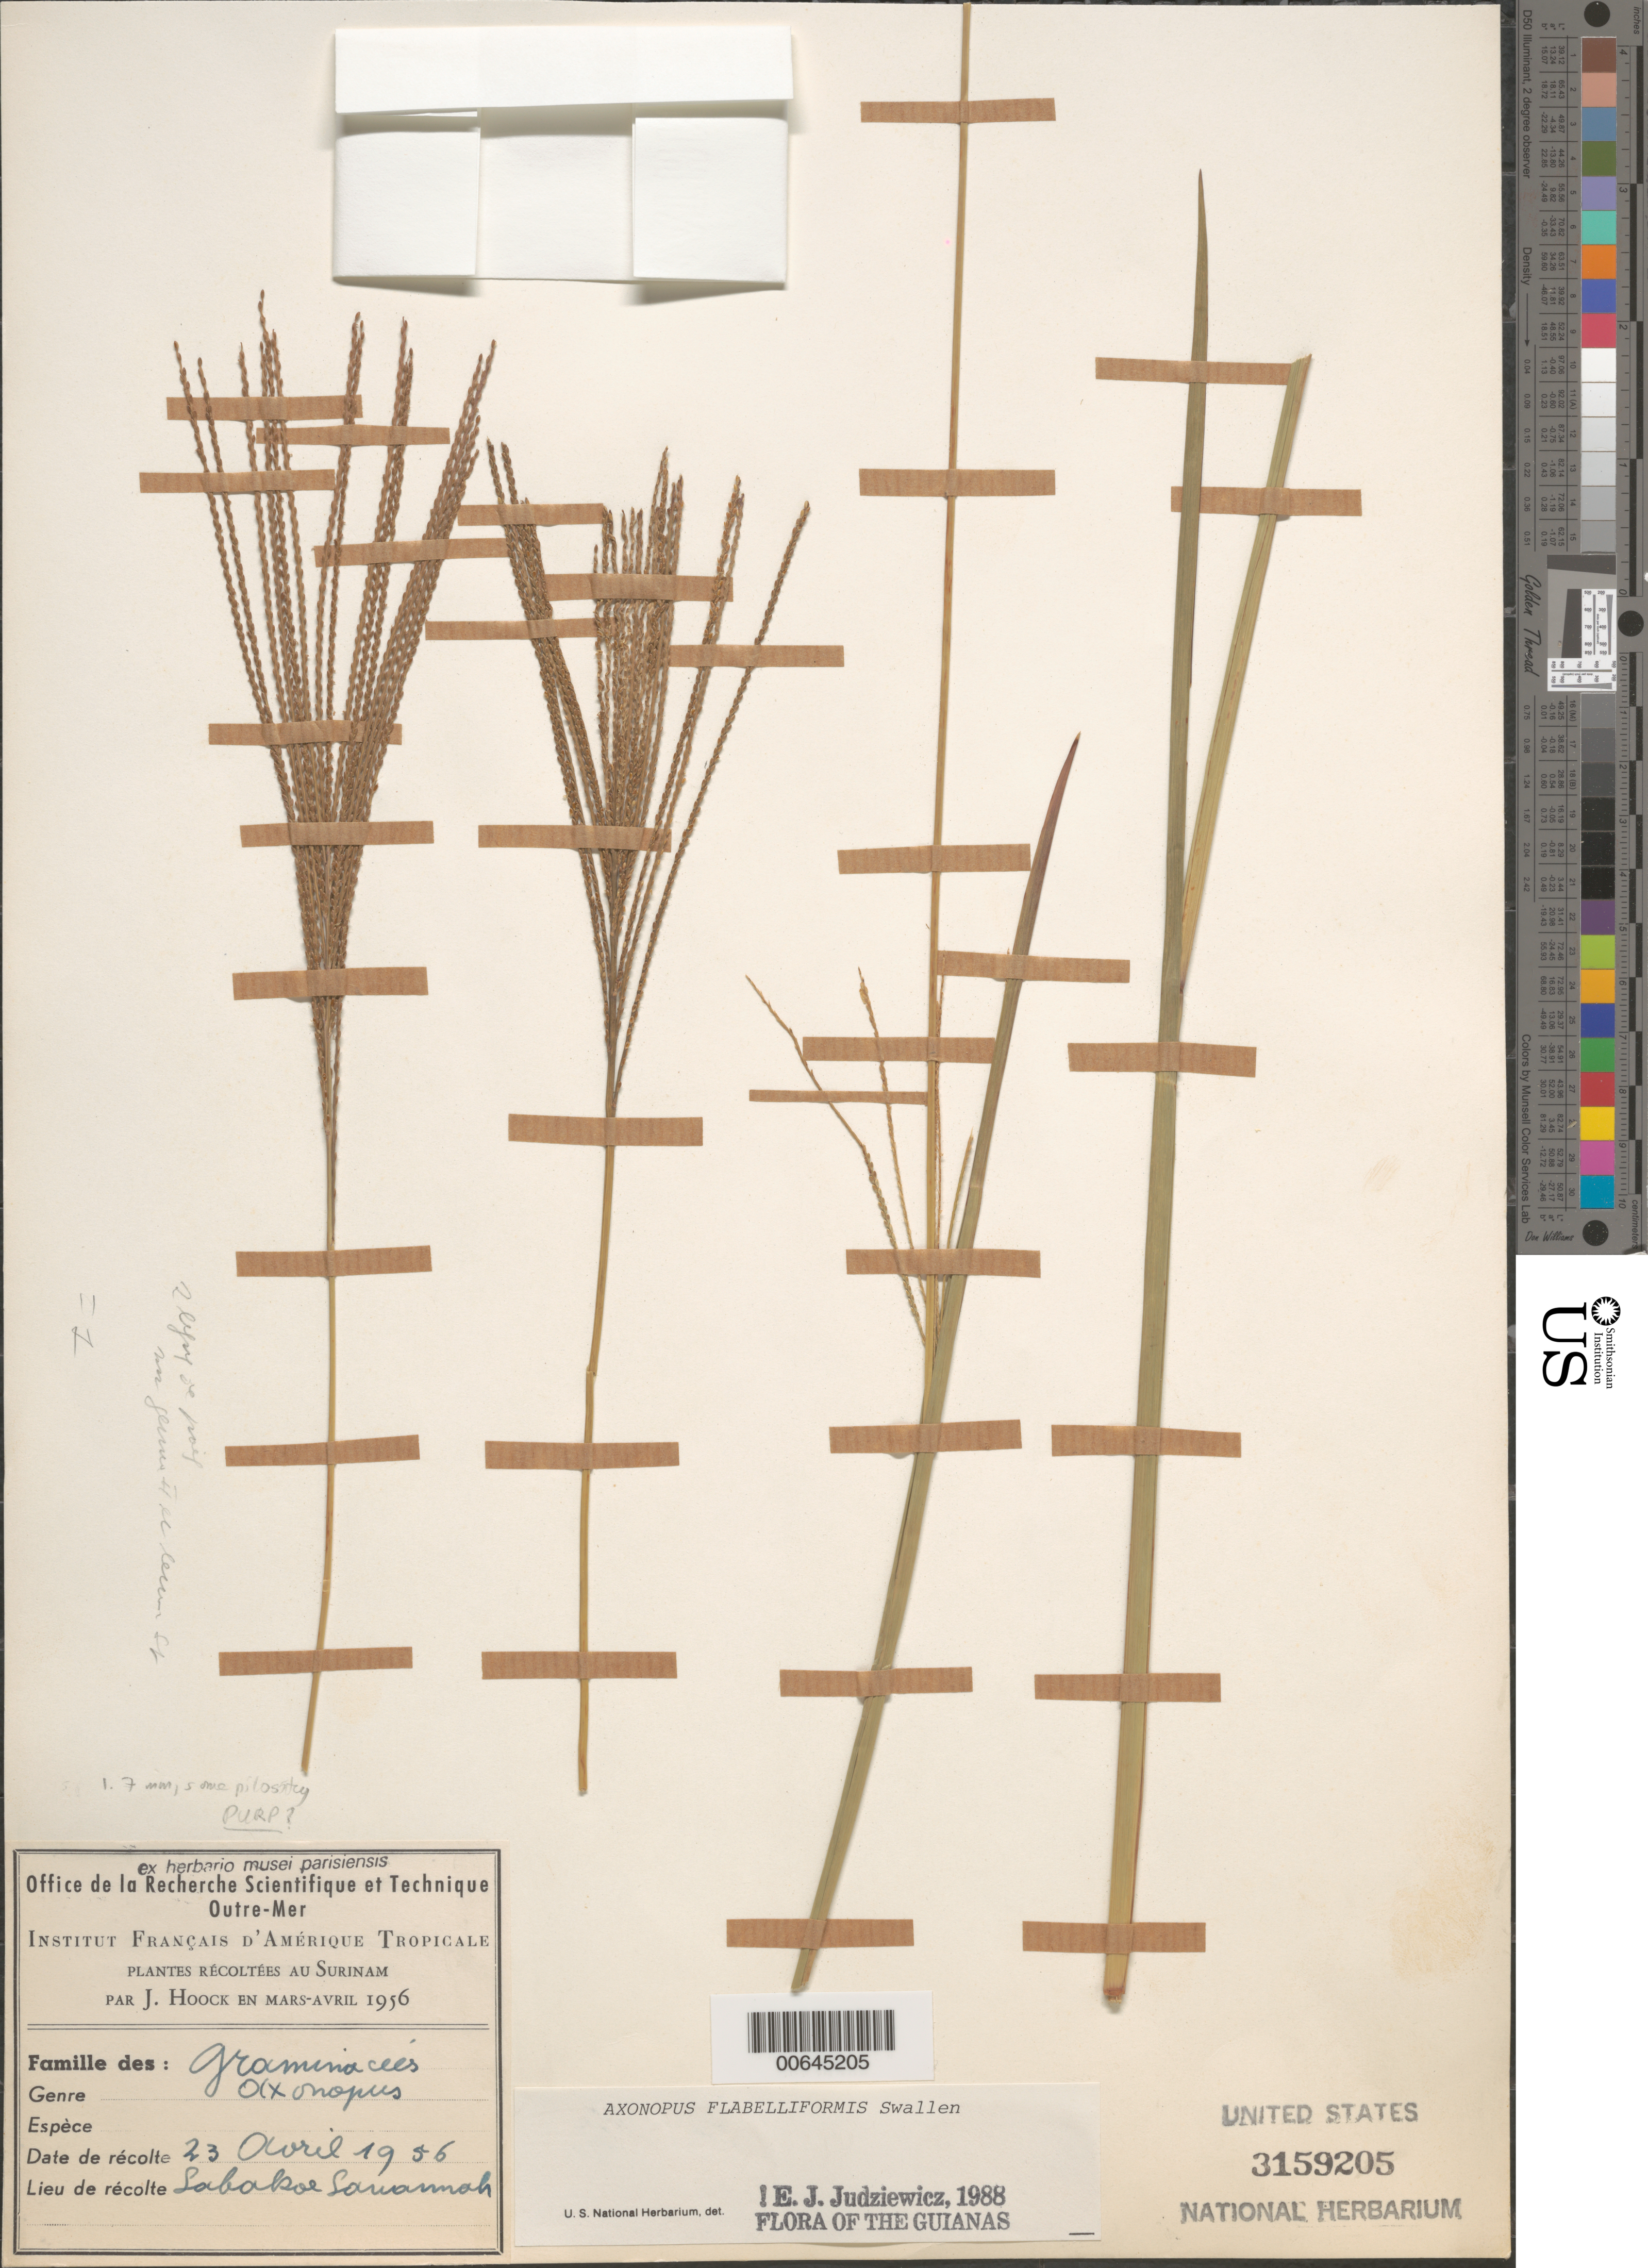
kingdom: Plantae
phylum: Tracheophyta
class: Liliopsida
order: Poales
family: Poaceae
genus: Axonopus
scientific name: Axonopus flabelliformis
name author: Swallen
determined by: Judziewicz, E. J.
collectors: J. Hoock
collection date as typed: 23-Apr-56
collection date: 1956-04-23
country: Suriname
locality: Sabakoe Savanna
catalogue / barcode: US 3159205